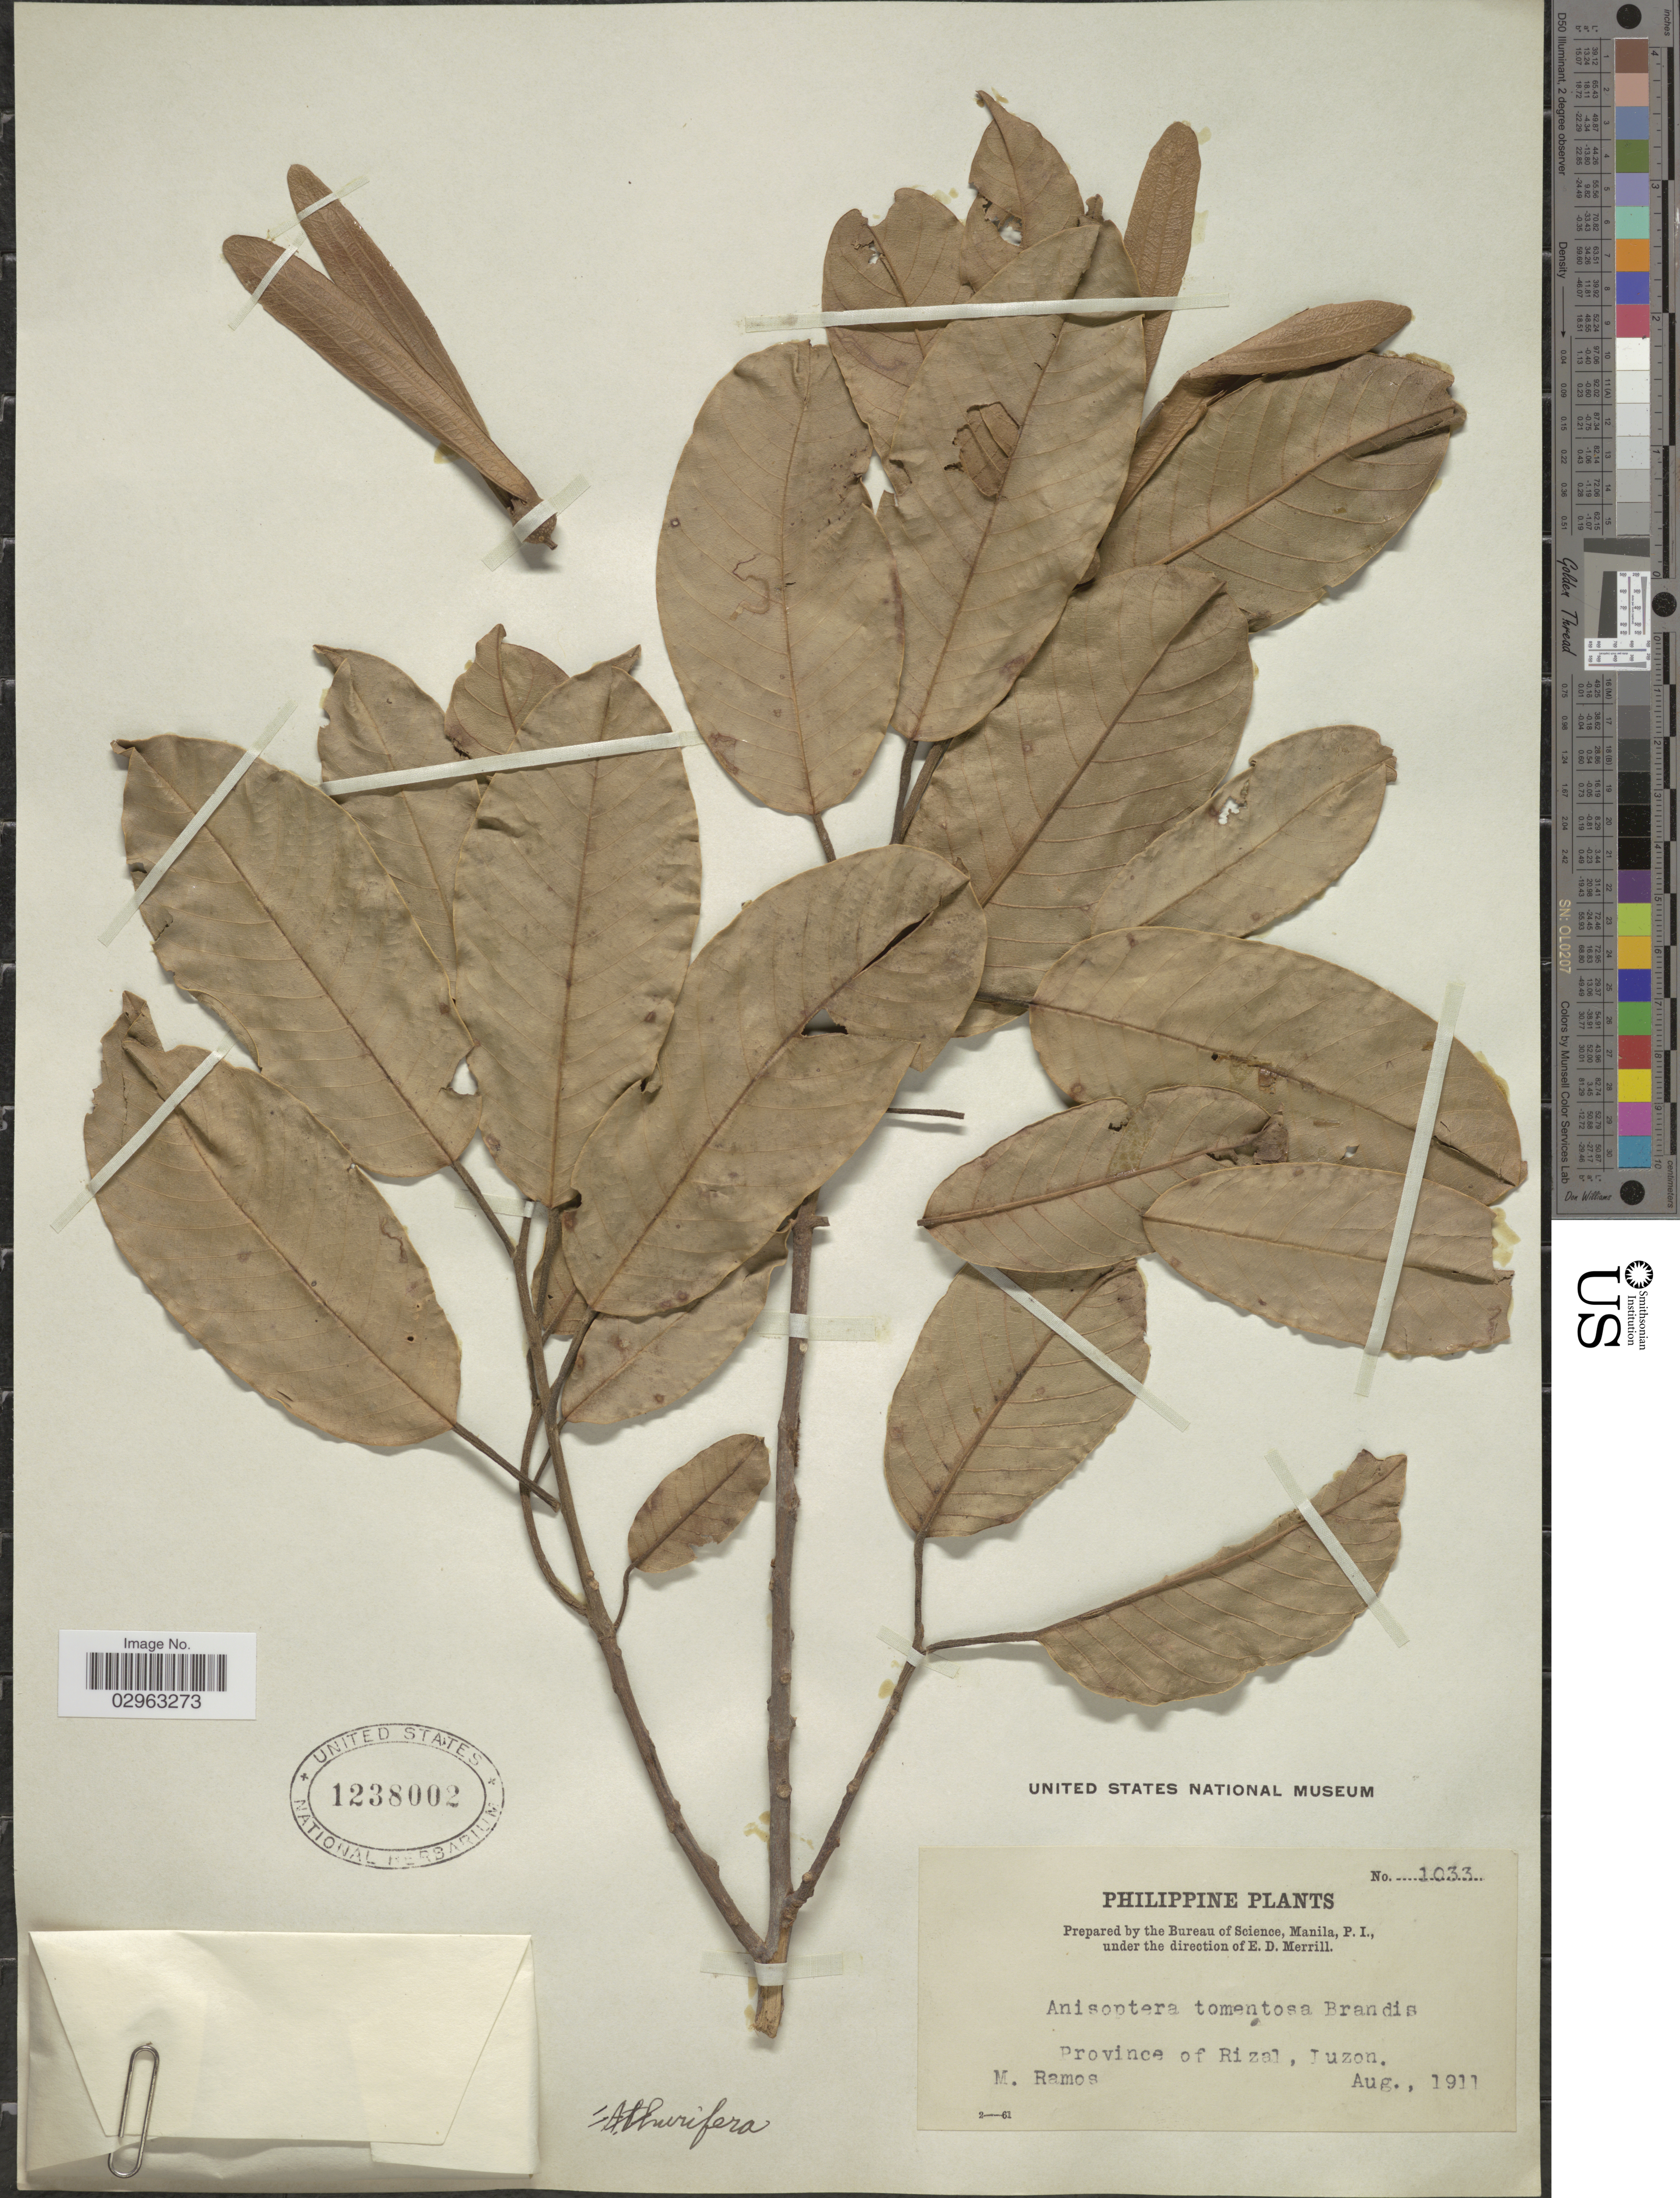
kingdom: Plantae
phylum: Tracheophyta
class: Magnoliopsida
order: Malvales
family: Dipterocarpaceae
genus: Anisoptera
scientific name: Anisoptera thurifera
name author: (Blanco) Blume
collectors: M. Ramos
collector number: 1033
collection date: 1911-08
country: Philippines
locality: Province of Rizal, Luzon.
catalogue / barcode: US 1238002